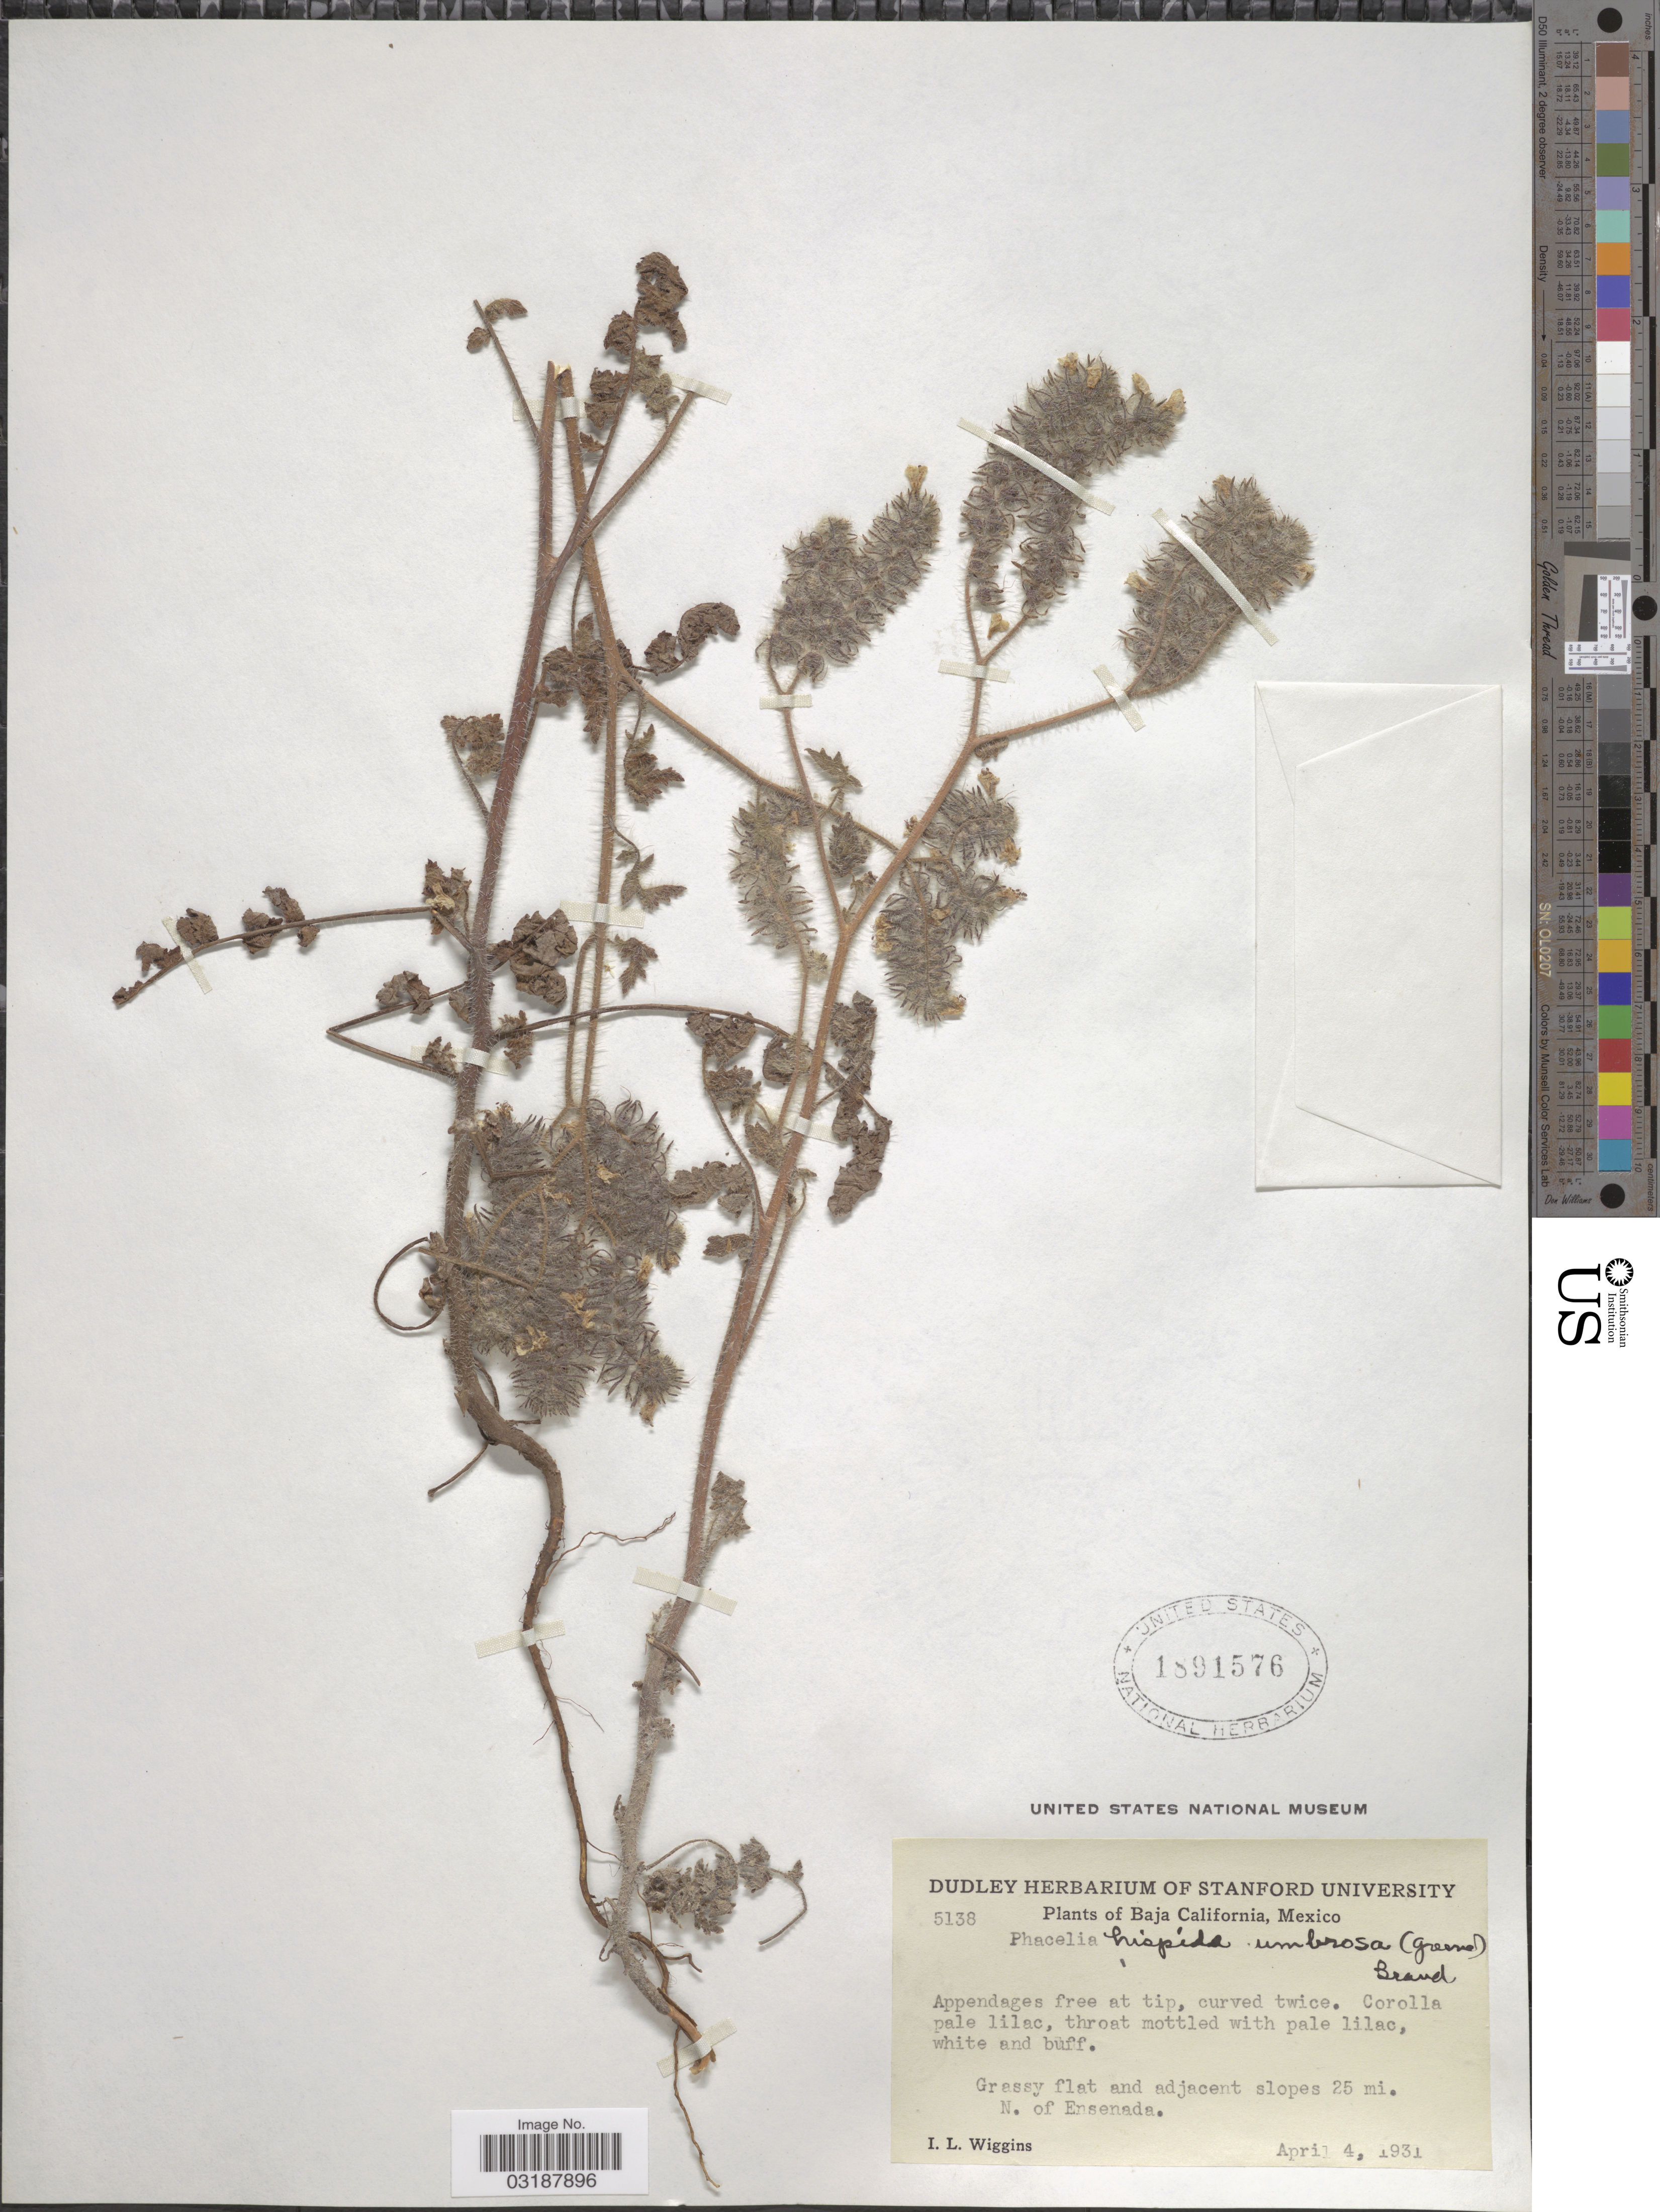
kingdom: Plantae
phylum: Tracheophyta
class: Magnoliopsida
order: Boraginales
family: Hydrophyllaceae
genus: Phacelia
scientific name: Phacelia cicutaria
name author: Greene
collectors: I. L. Wiggins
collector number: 5138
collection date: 1931-04-04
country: Mexico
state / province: Baja California Norte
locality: Grassy flat and adjacent slopes 25 mi. N. of Ensenada.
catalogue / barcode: US 1891576